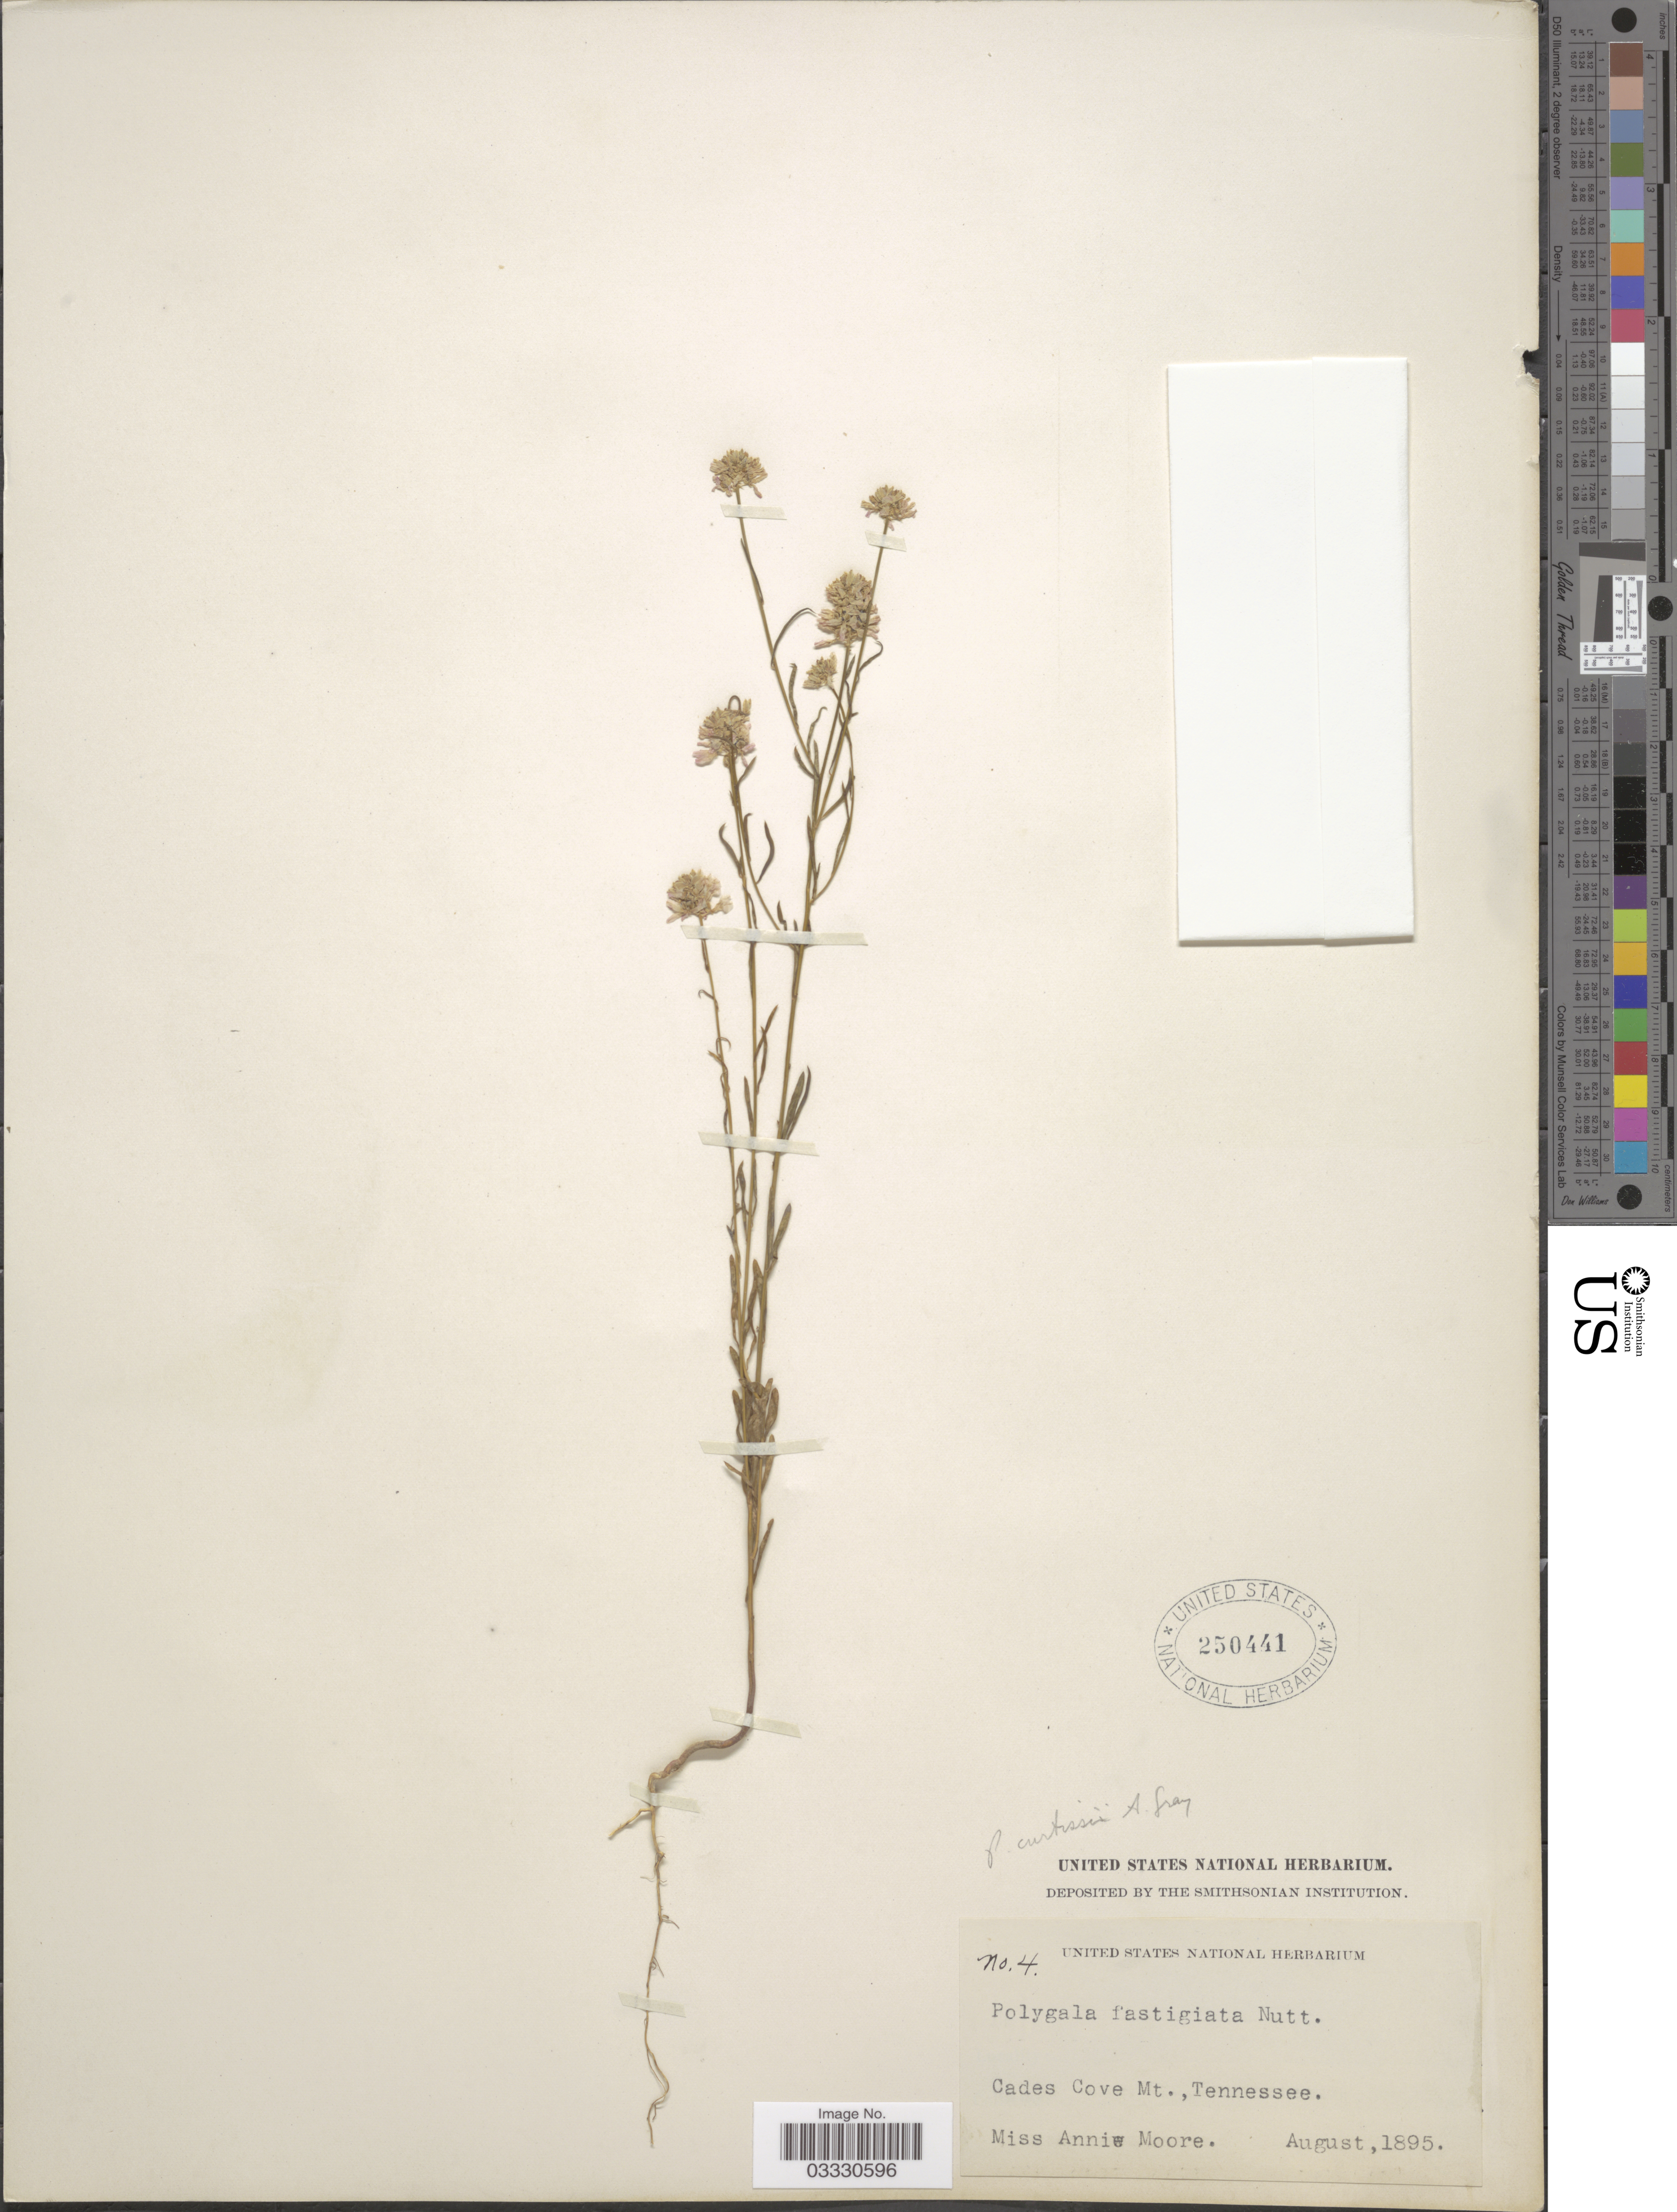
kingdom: Plantae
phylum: Tracheophyta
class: Magnoliopsida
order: Fabales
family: Polygalaceae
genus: Polygala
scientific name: Polygala curtissii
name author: A. Gray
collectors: A. Moore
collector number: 4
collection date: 1895-08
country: United States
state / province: Tennessee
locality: Cades Cove Mt.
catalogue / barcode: US 250441